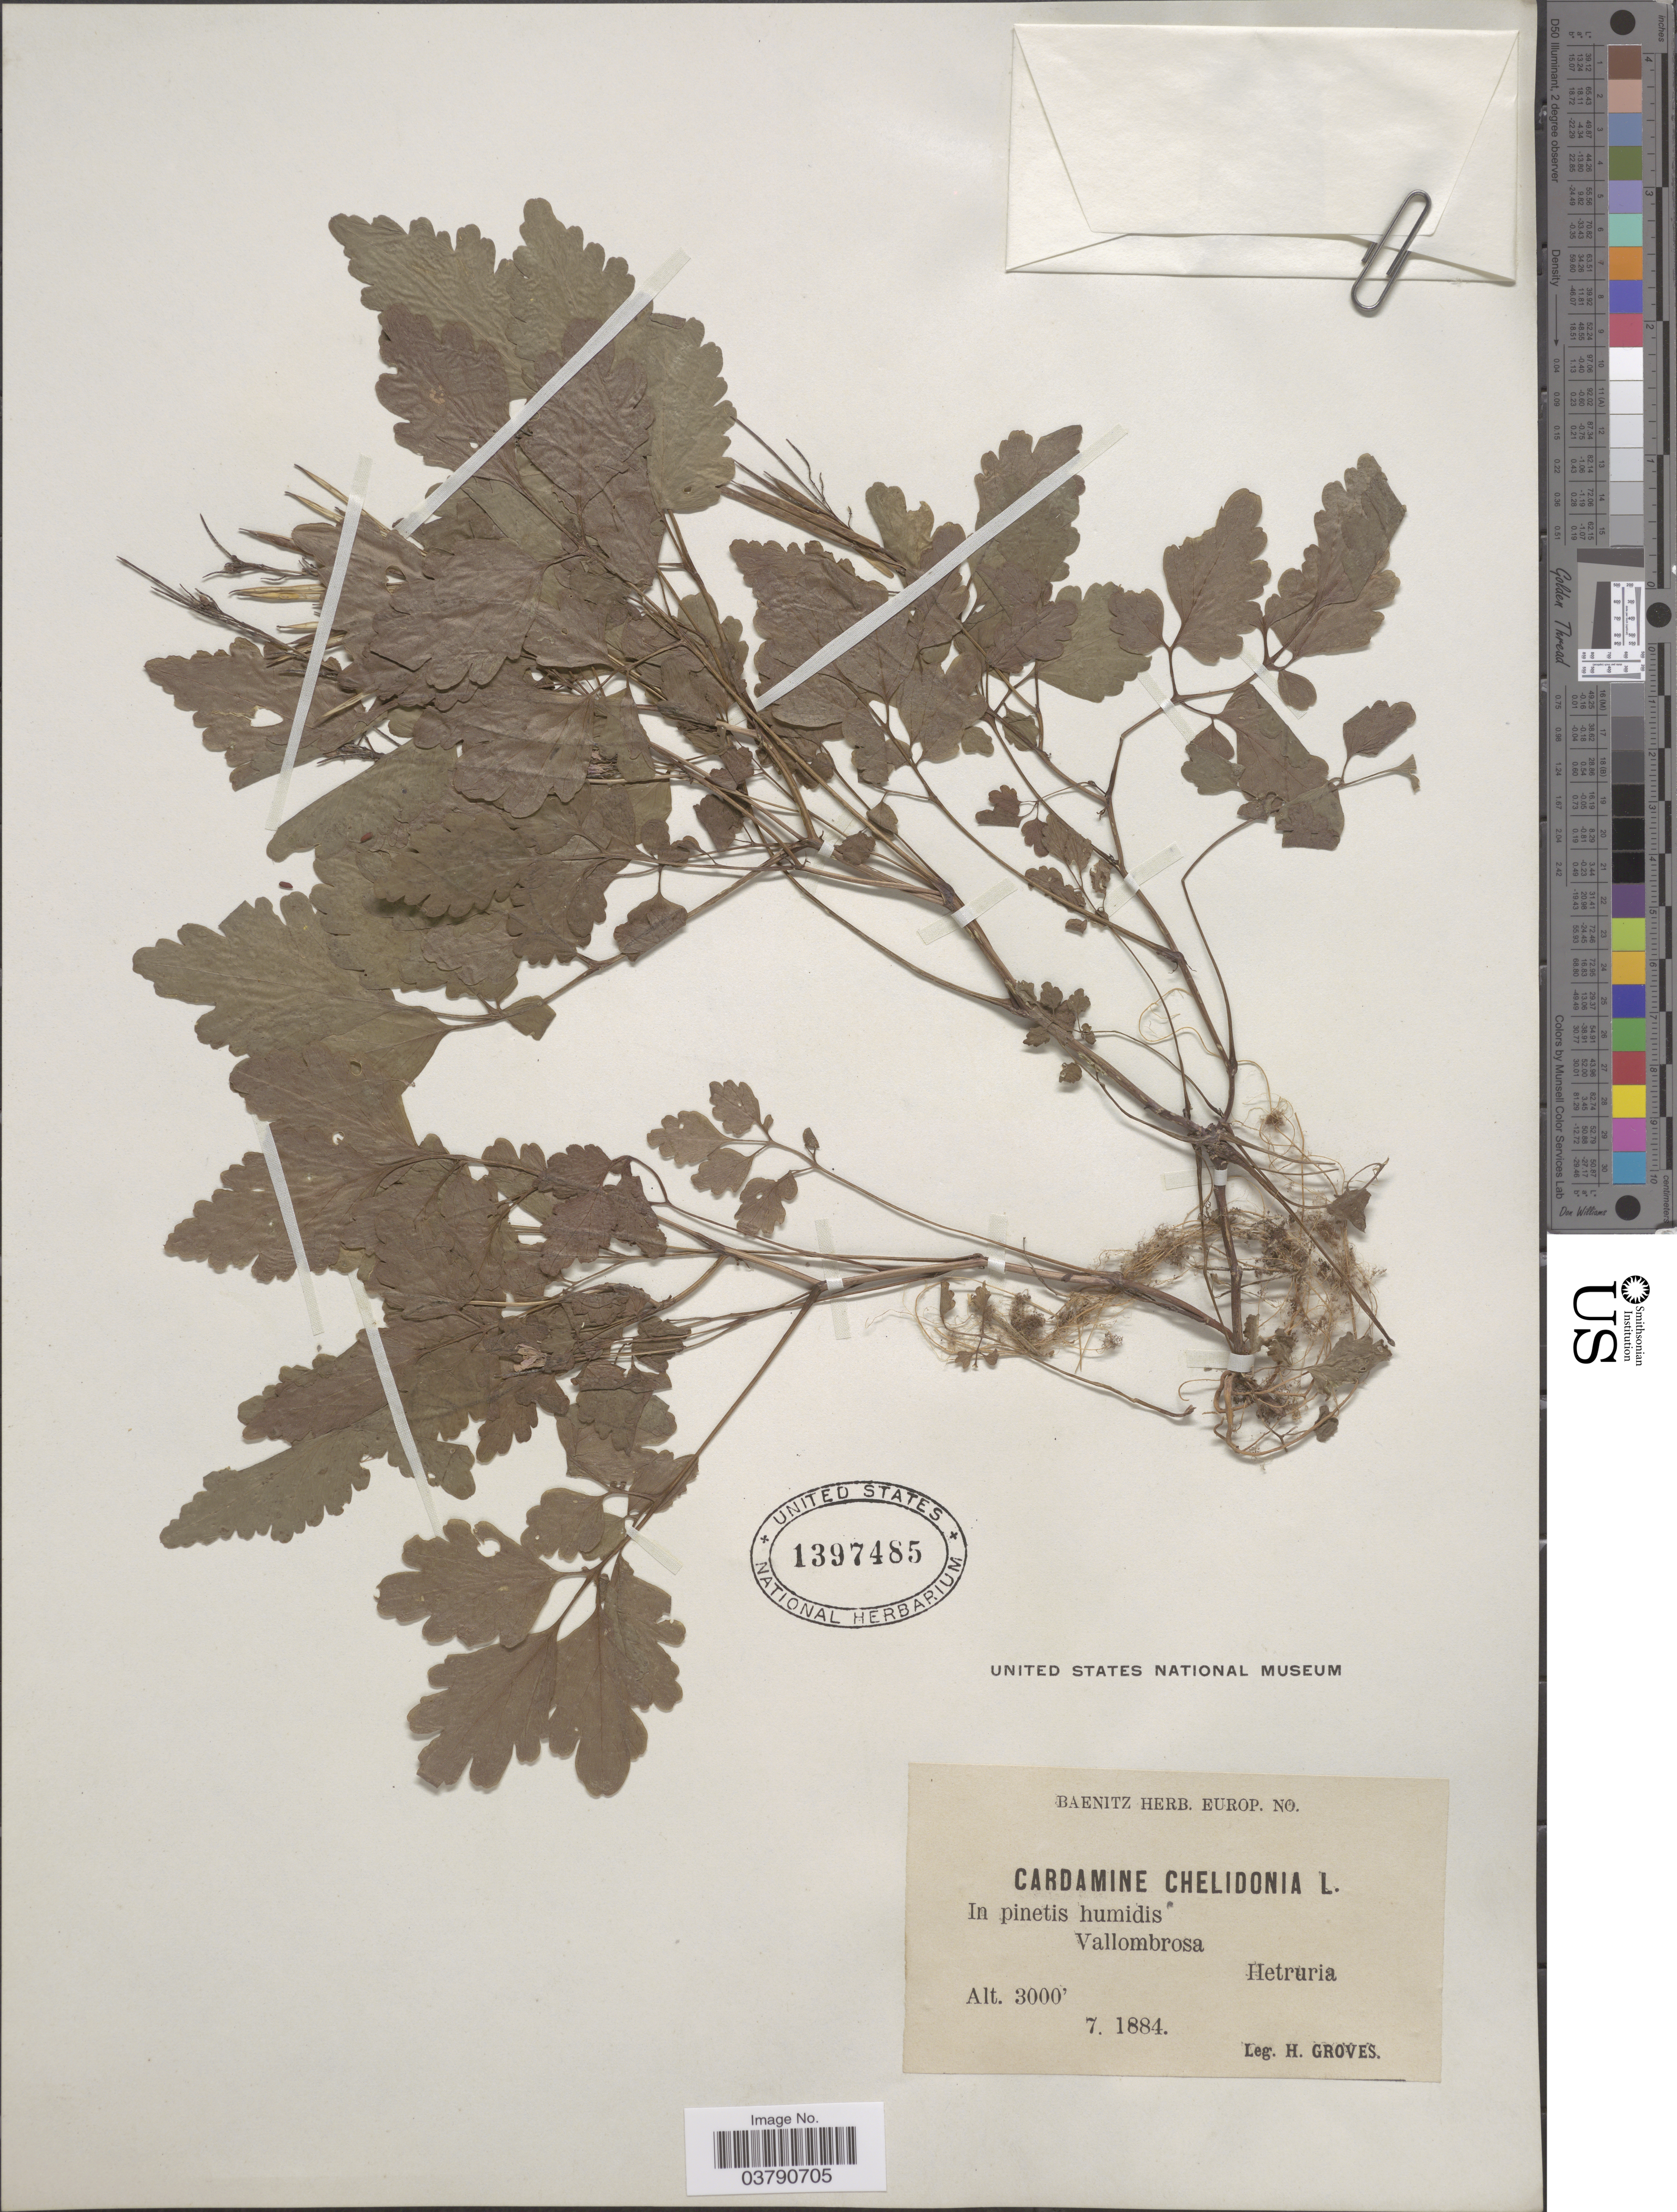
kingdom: Plantae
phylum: Tracheophyta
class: Magnoliopsida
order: Brassicales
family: Brassicaceae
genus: Cardamine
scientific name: Cardamine chelidonia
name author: L.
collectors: H. Groves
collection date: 1884-07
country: Italy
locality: In pinetis humidis Vallombrosa Hetruria.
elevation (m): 914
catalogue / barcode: US 1397485